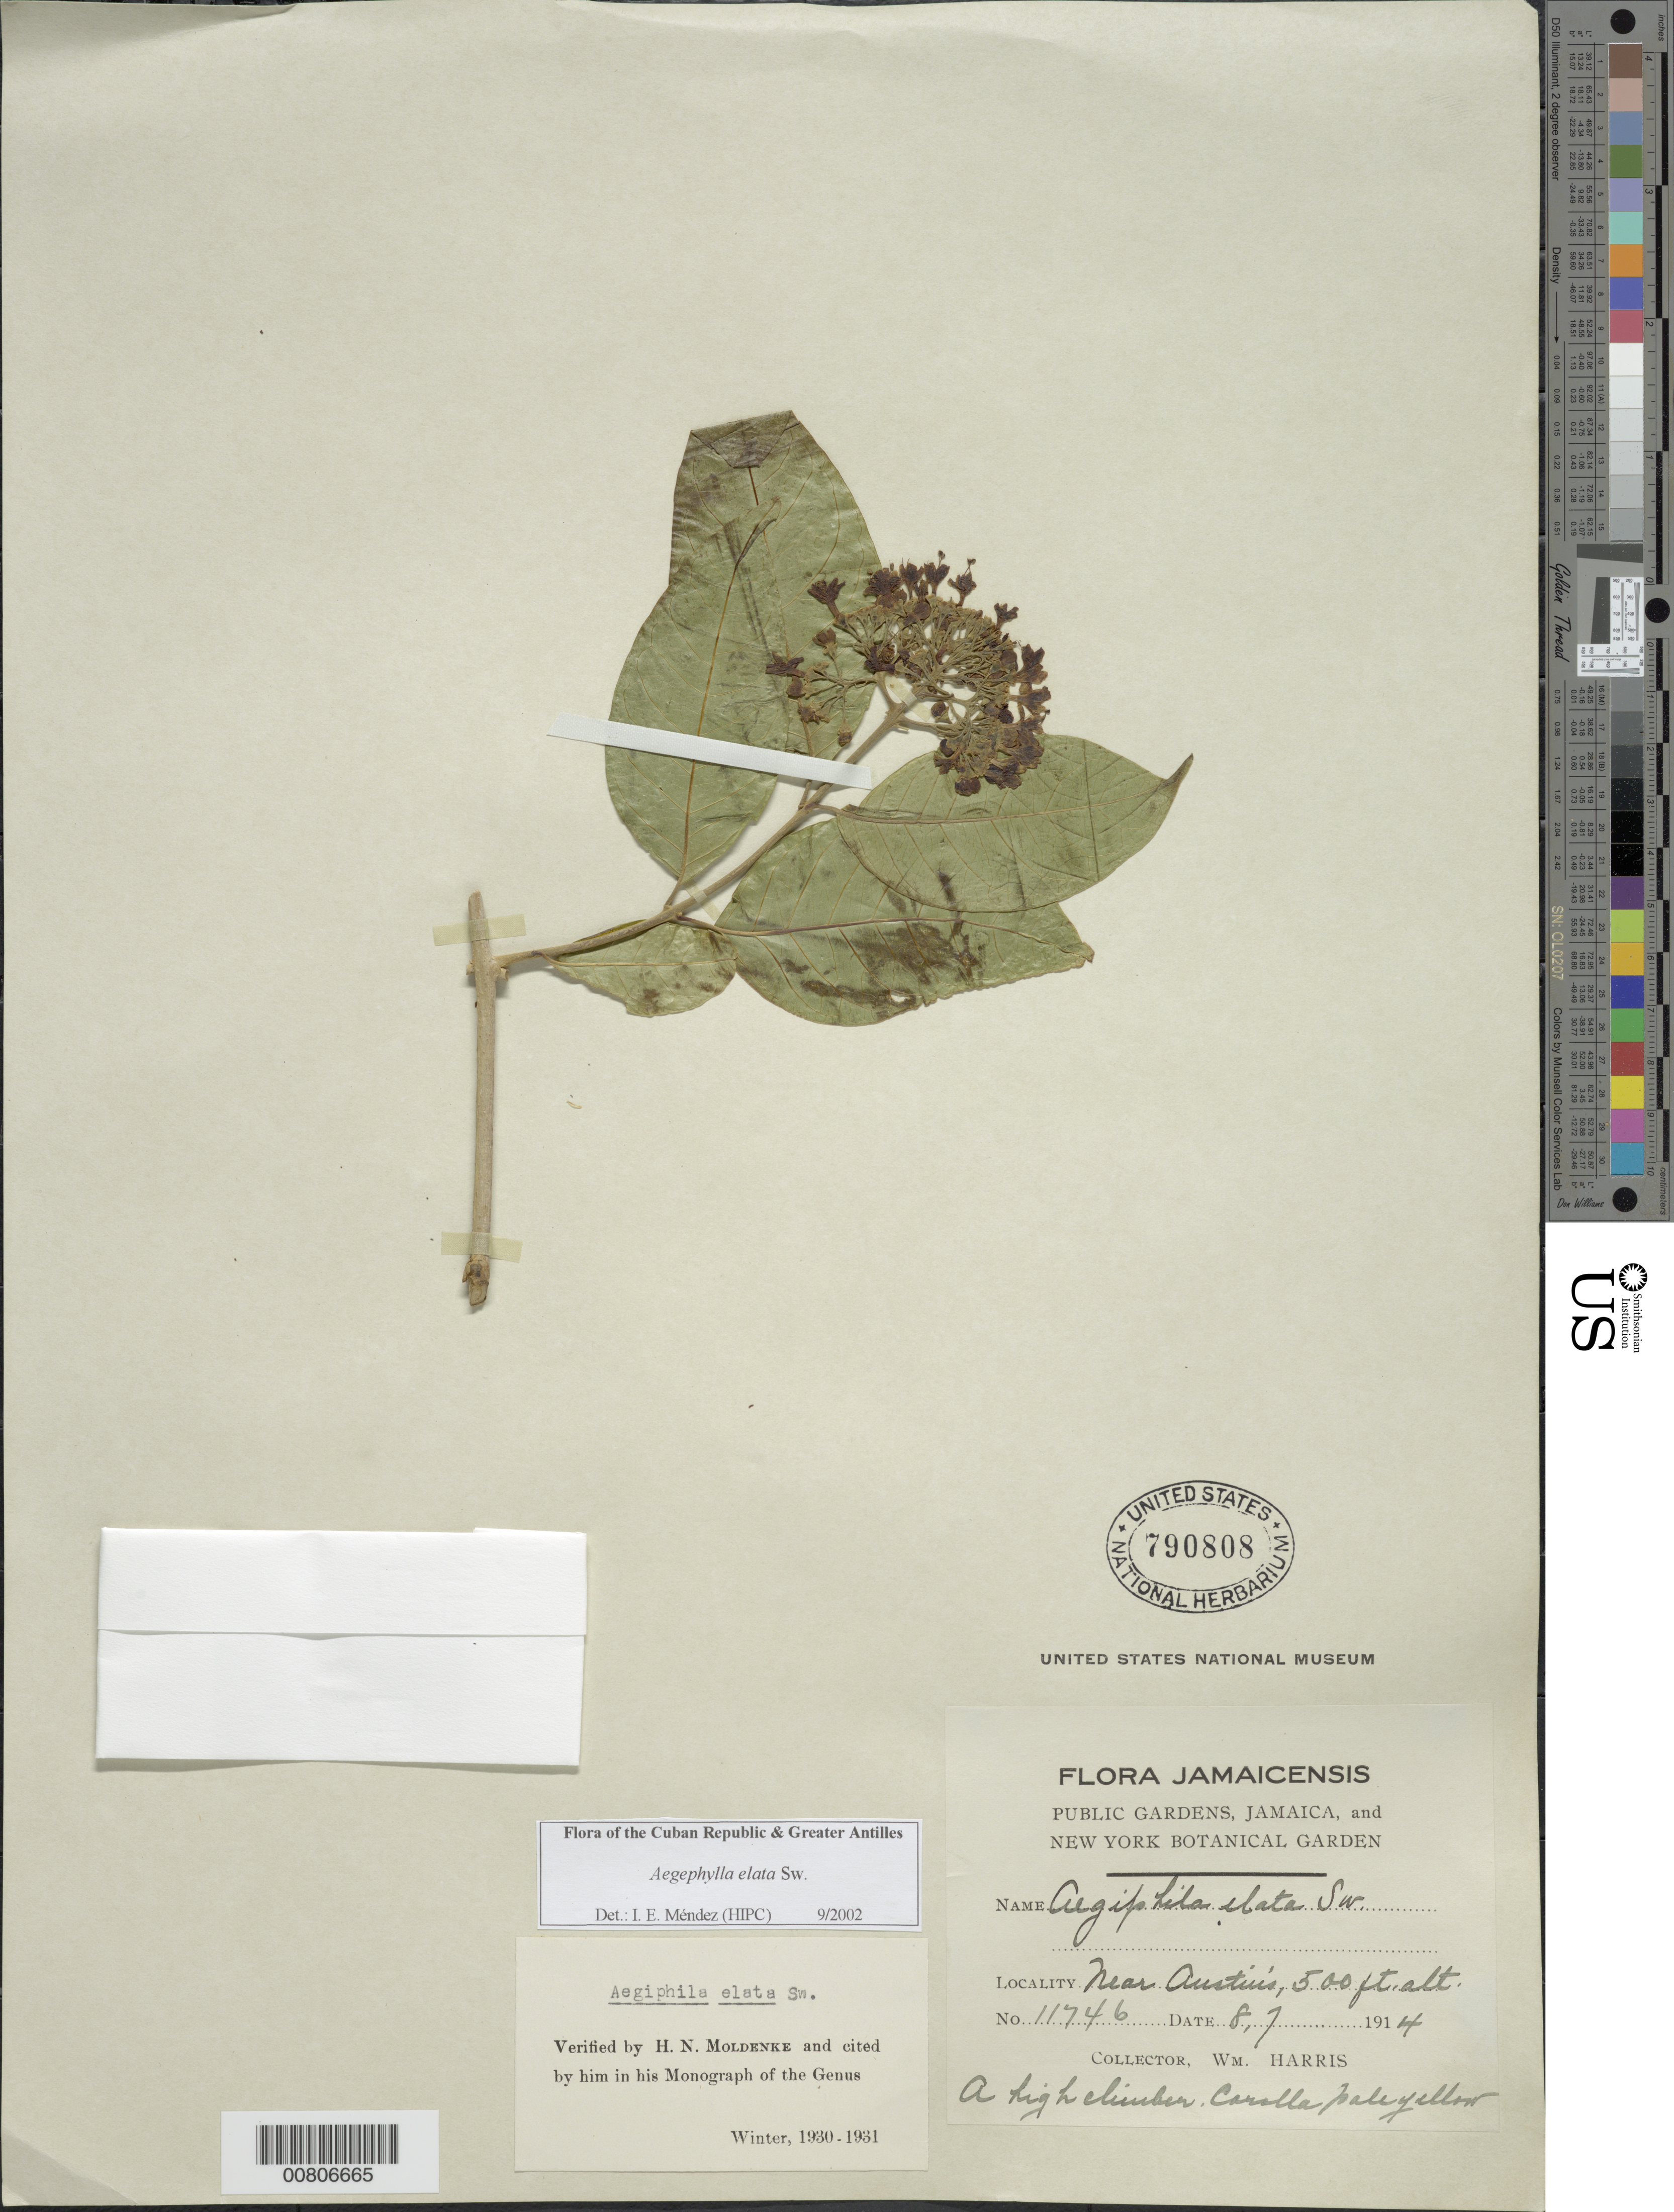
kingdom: Plantae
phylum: Tracheophyta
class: Magnoliopsida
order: Lamiales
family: Lamiaceae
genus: Aegiphila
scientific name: Aegiphila elata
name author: Sw.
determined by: Méndez, Isidro E., (HIPC)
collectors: W. H. Harris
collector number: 11746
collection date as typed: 08 Jul 1914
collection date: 1914-07-08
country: Jamaica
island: Jamaica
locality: Austinis, near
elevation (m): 152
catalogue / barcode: US 790808